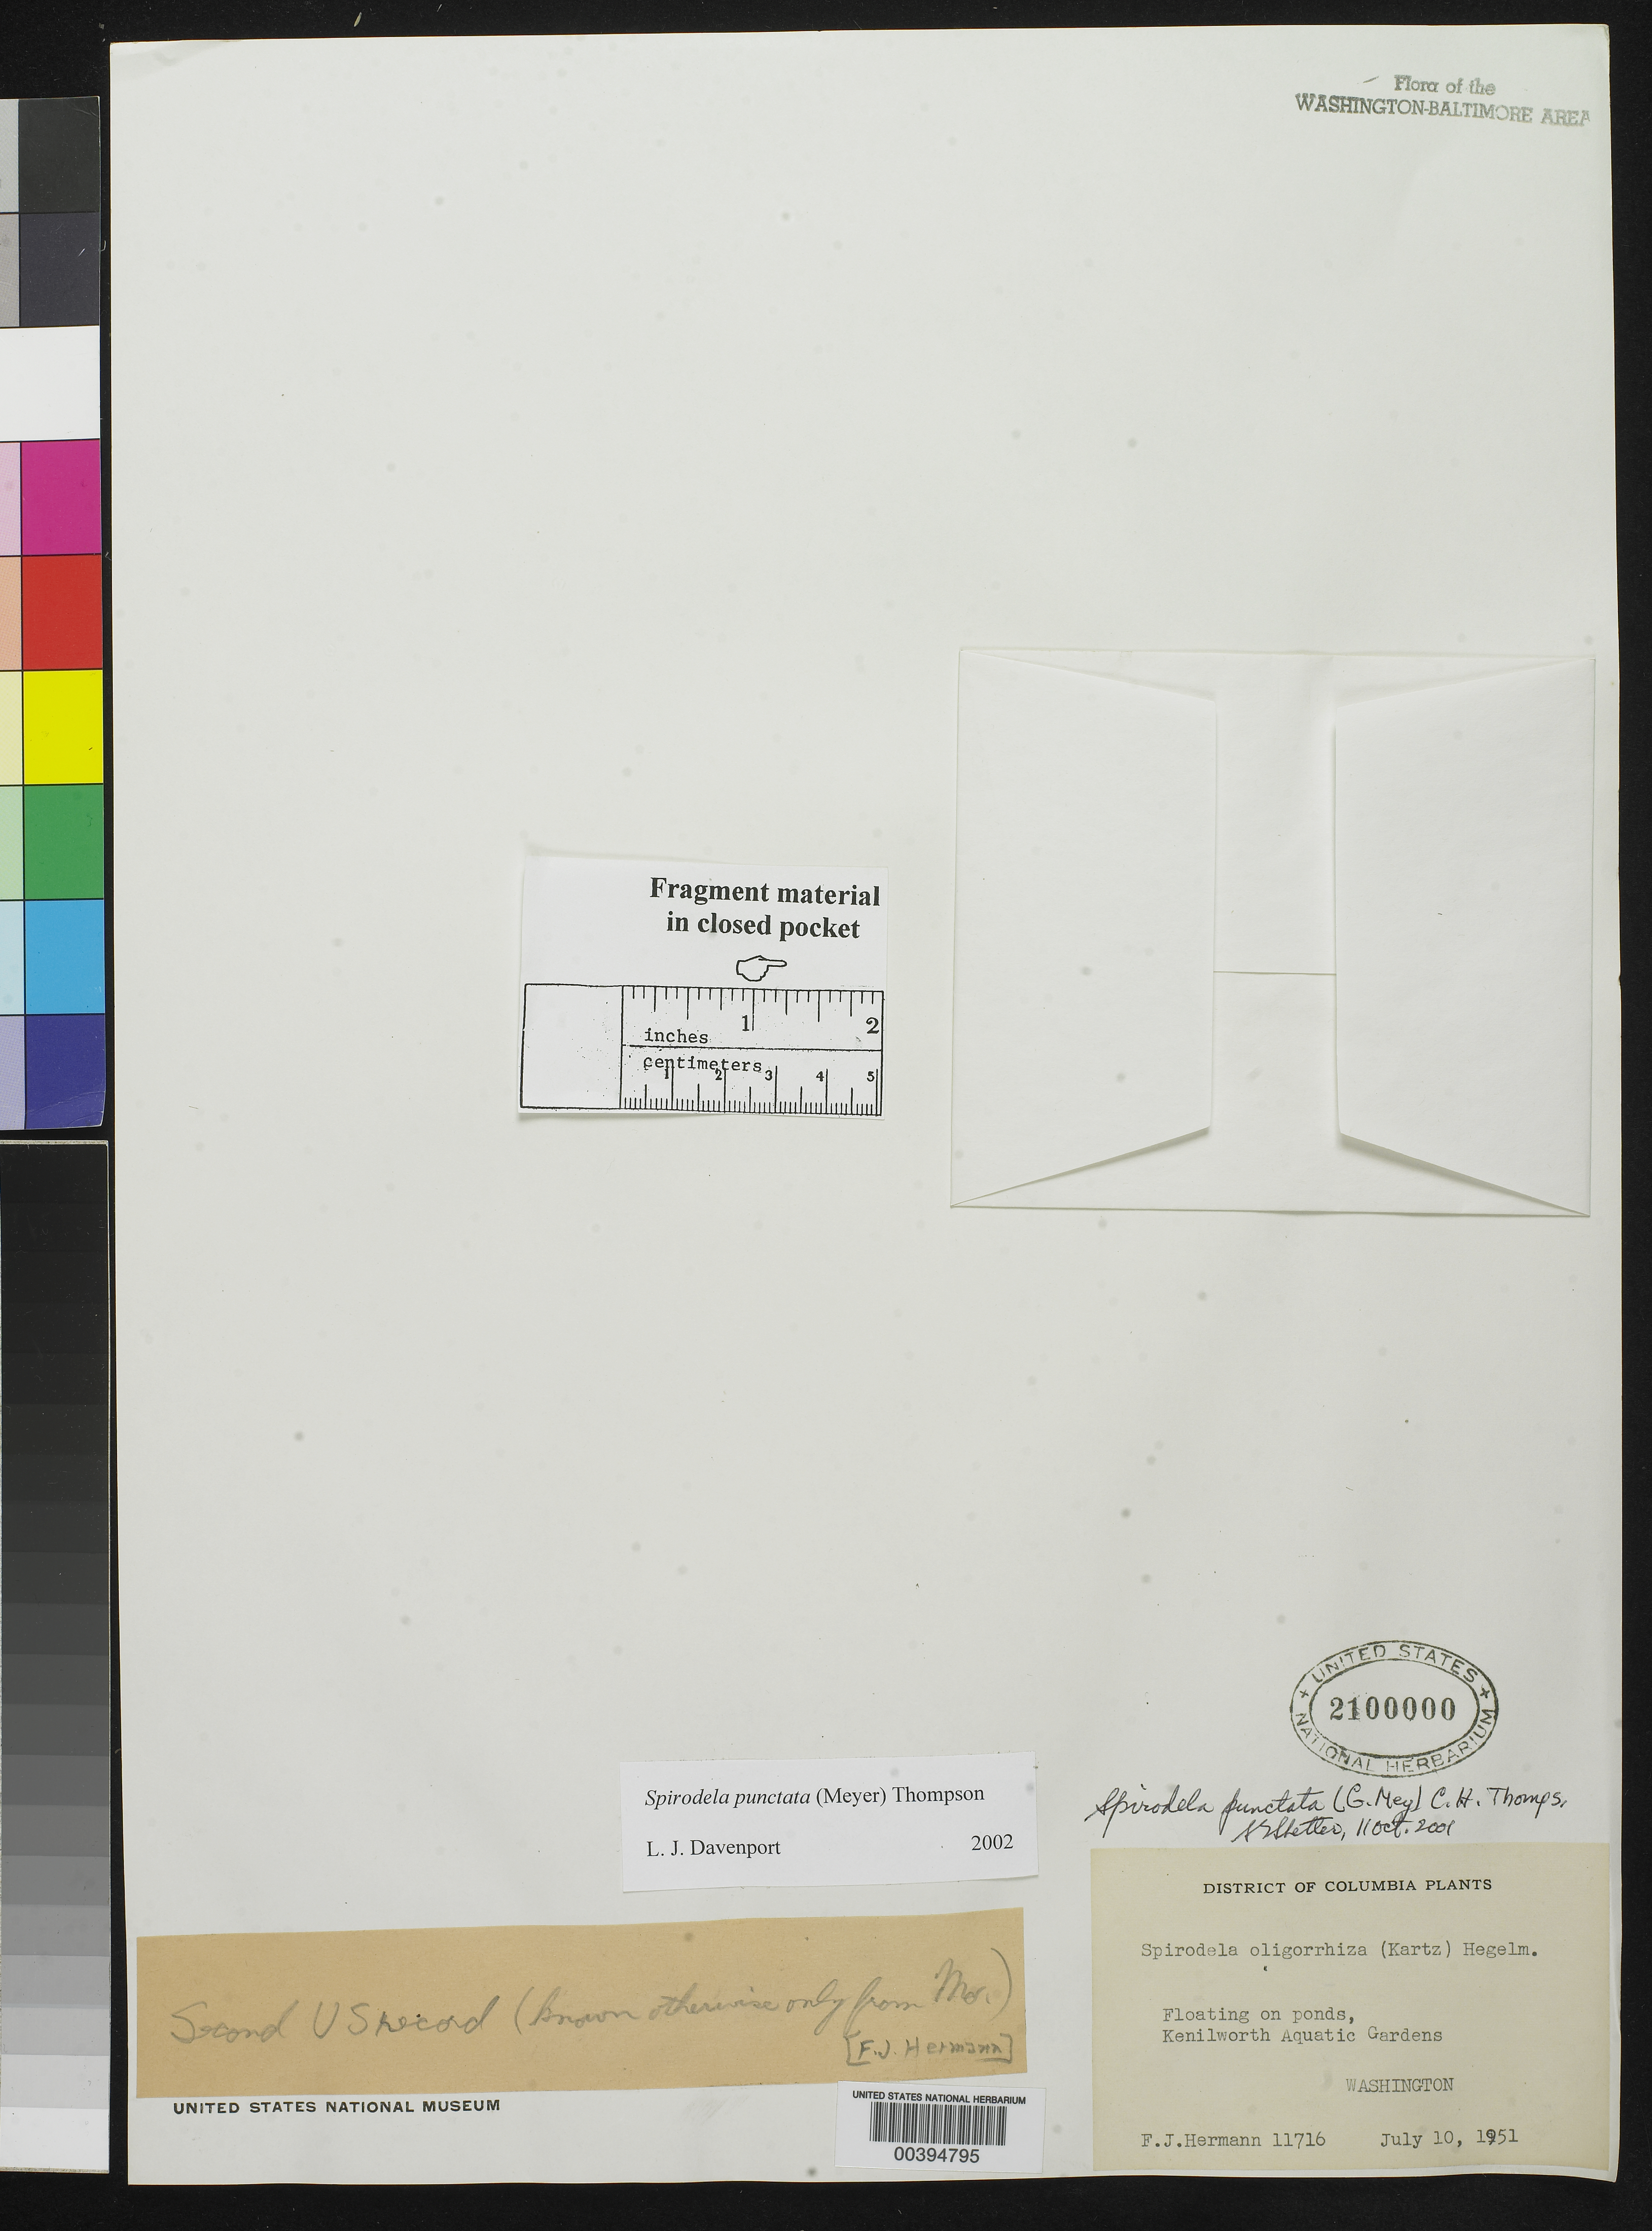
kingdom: Plantae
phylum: Tracheophyta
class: Liliopsida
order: Alismatales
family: Araceae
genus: Landoltia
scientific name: Landoltia punctata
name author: (G. Mey.) Les & D. J. Crawford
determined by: Strong, Mark T., (BOT), Smithsonian Institution - National Museum of Natural History (UNITED STATES)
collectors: F. J. Hermann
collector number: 11716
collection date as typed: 10 Jul 1951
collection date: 1951-07-10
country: United States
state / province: District of Columbia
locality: Kenilworth Aquatic Gardens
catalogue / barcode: US 2100000